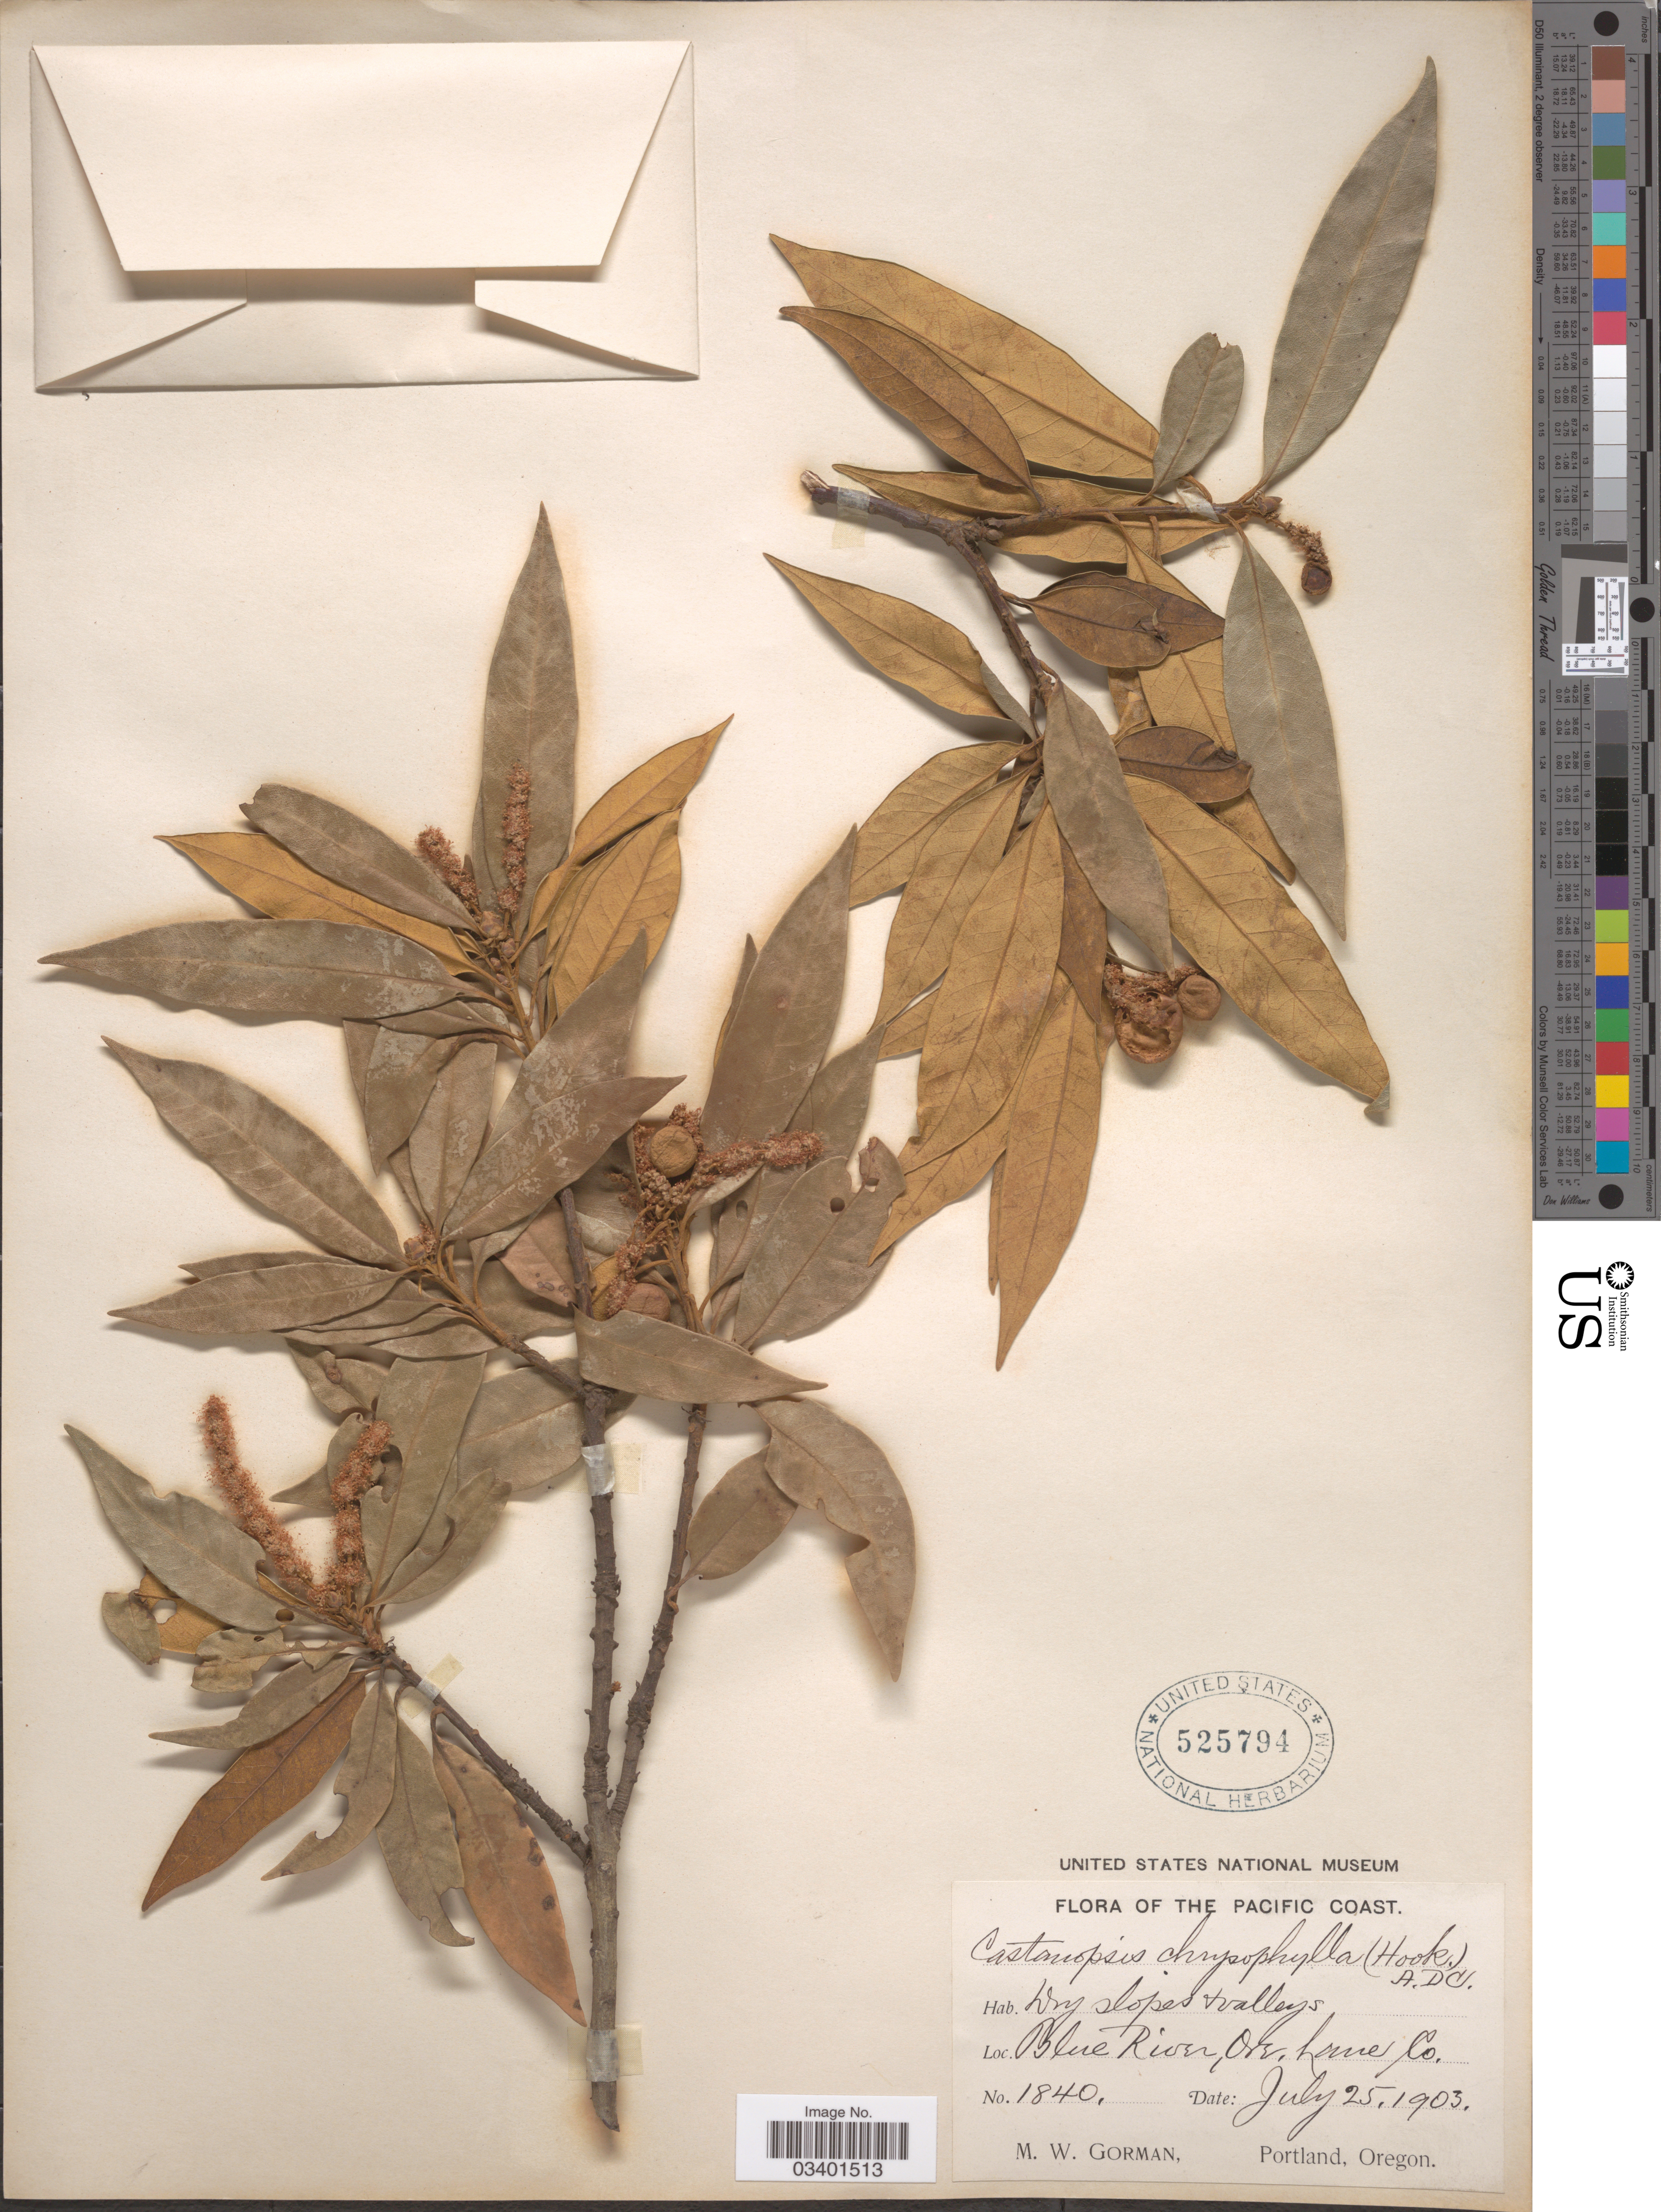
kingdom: Plantae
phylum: Tracheophyta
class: Magnoliopsida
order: Fagales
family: Fagaceae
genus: Chrysolepis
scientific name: Chrysolepis chrysophylla var. minor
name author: (Benth.) A. DC.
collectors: M. W. Gorman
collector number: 1840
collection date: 1903-07-25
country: United States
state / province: Oregon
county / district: Lane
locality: Pacific Coast. Blue River, Lane Co.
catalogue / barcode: US 525794